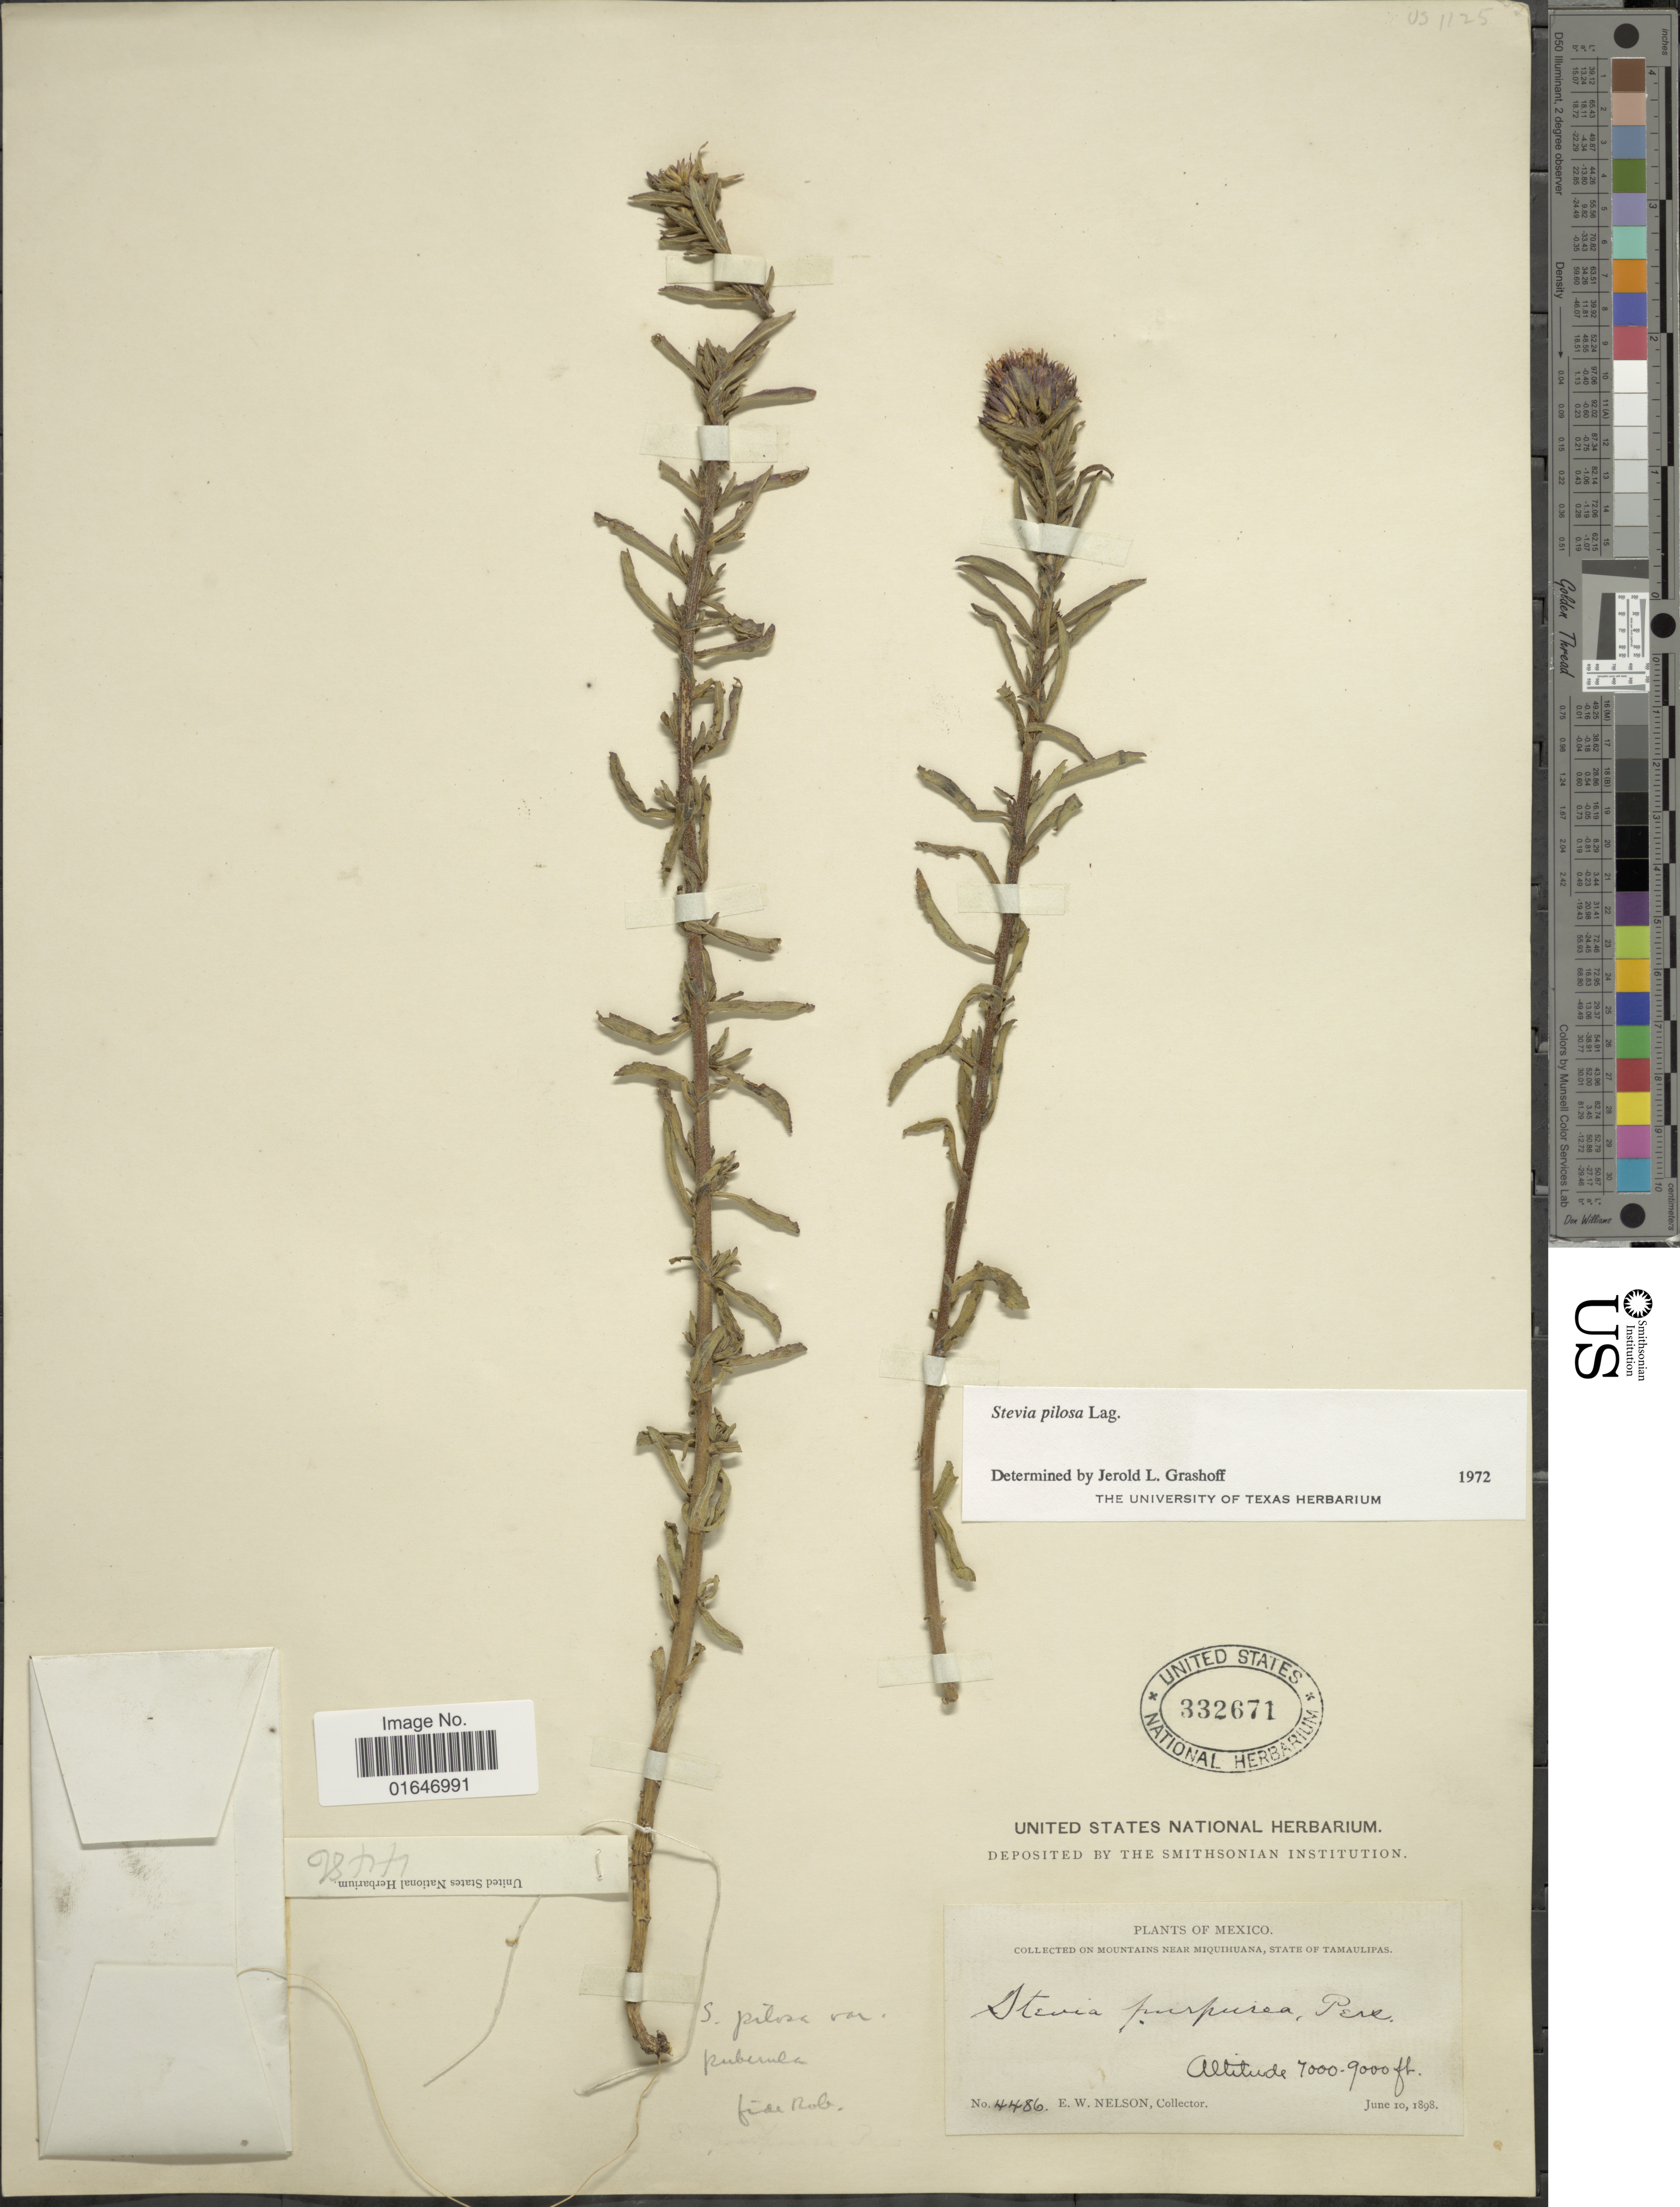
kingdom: Plantae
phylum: Tracheophyta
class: Magnoliopsida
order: Asterales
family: Asteraceae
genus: Stevia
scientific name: Stevia pilosa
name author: Lag.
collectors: E. W. Nelson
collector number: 4486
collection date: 1898-06-10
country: Mexico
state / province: Tamaulipas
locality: Mountains near Miquihuana.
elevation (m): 2134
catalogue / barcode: US 332671